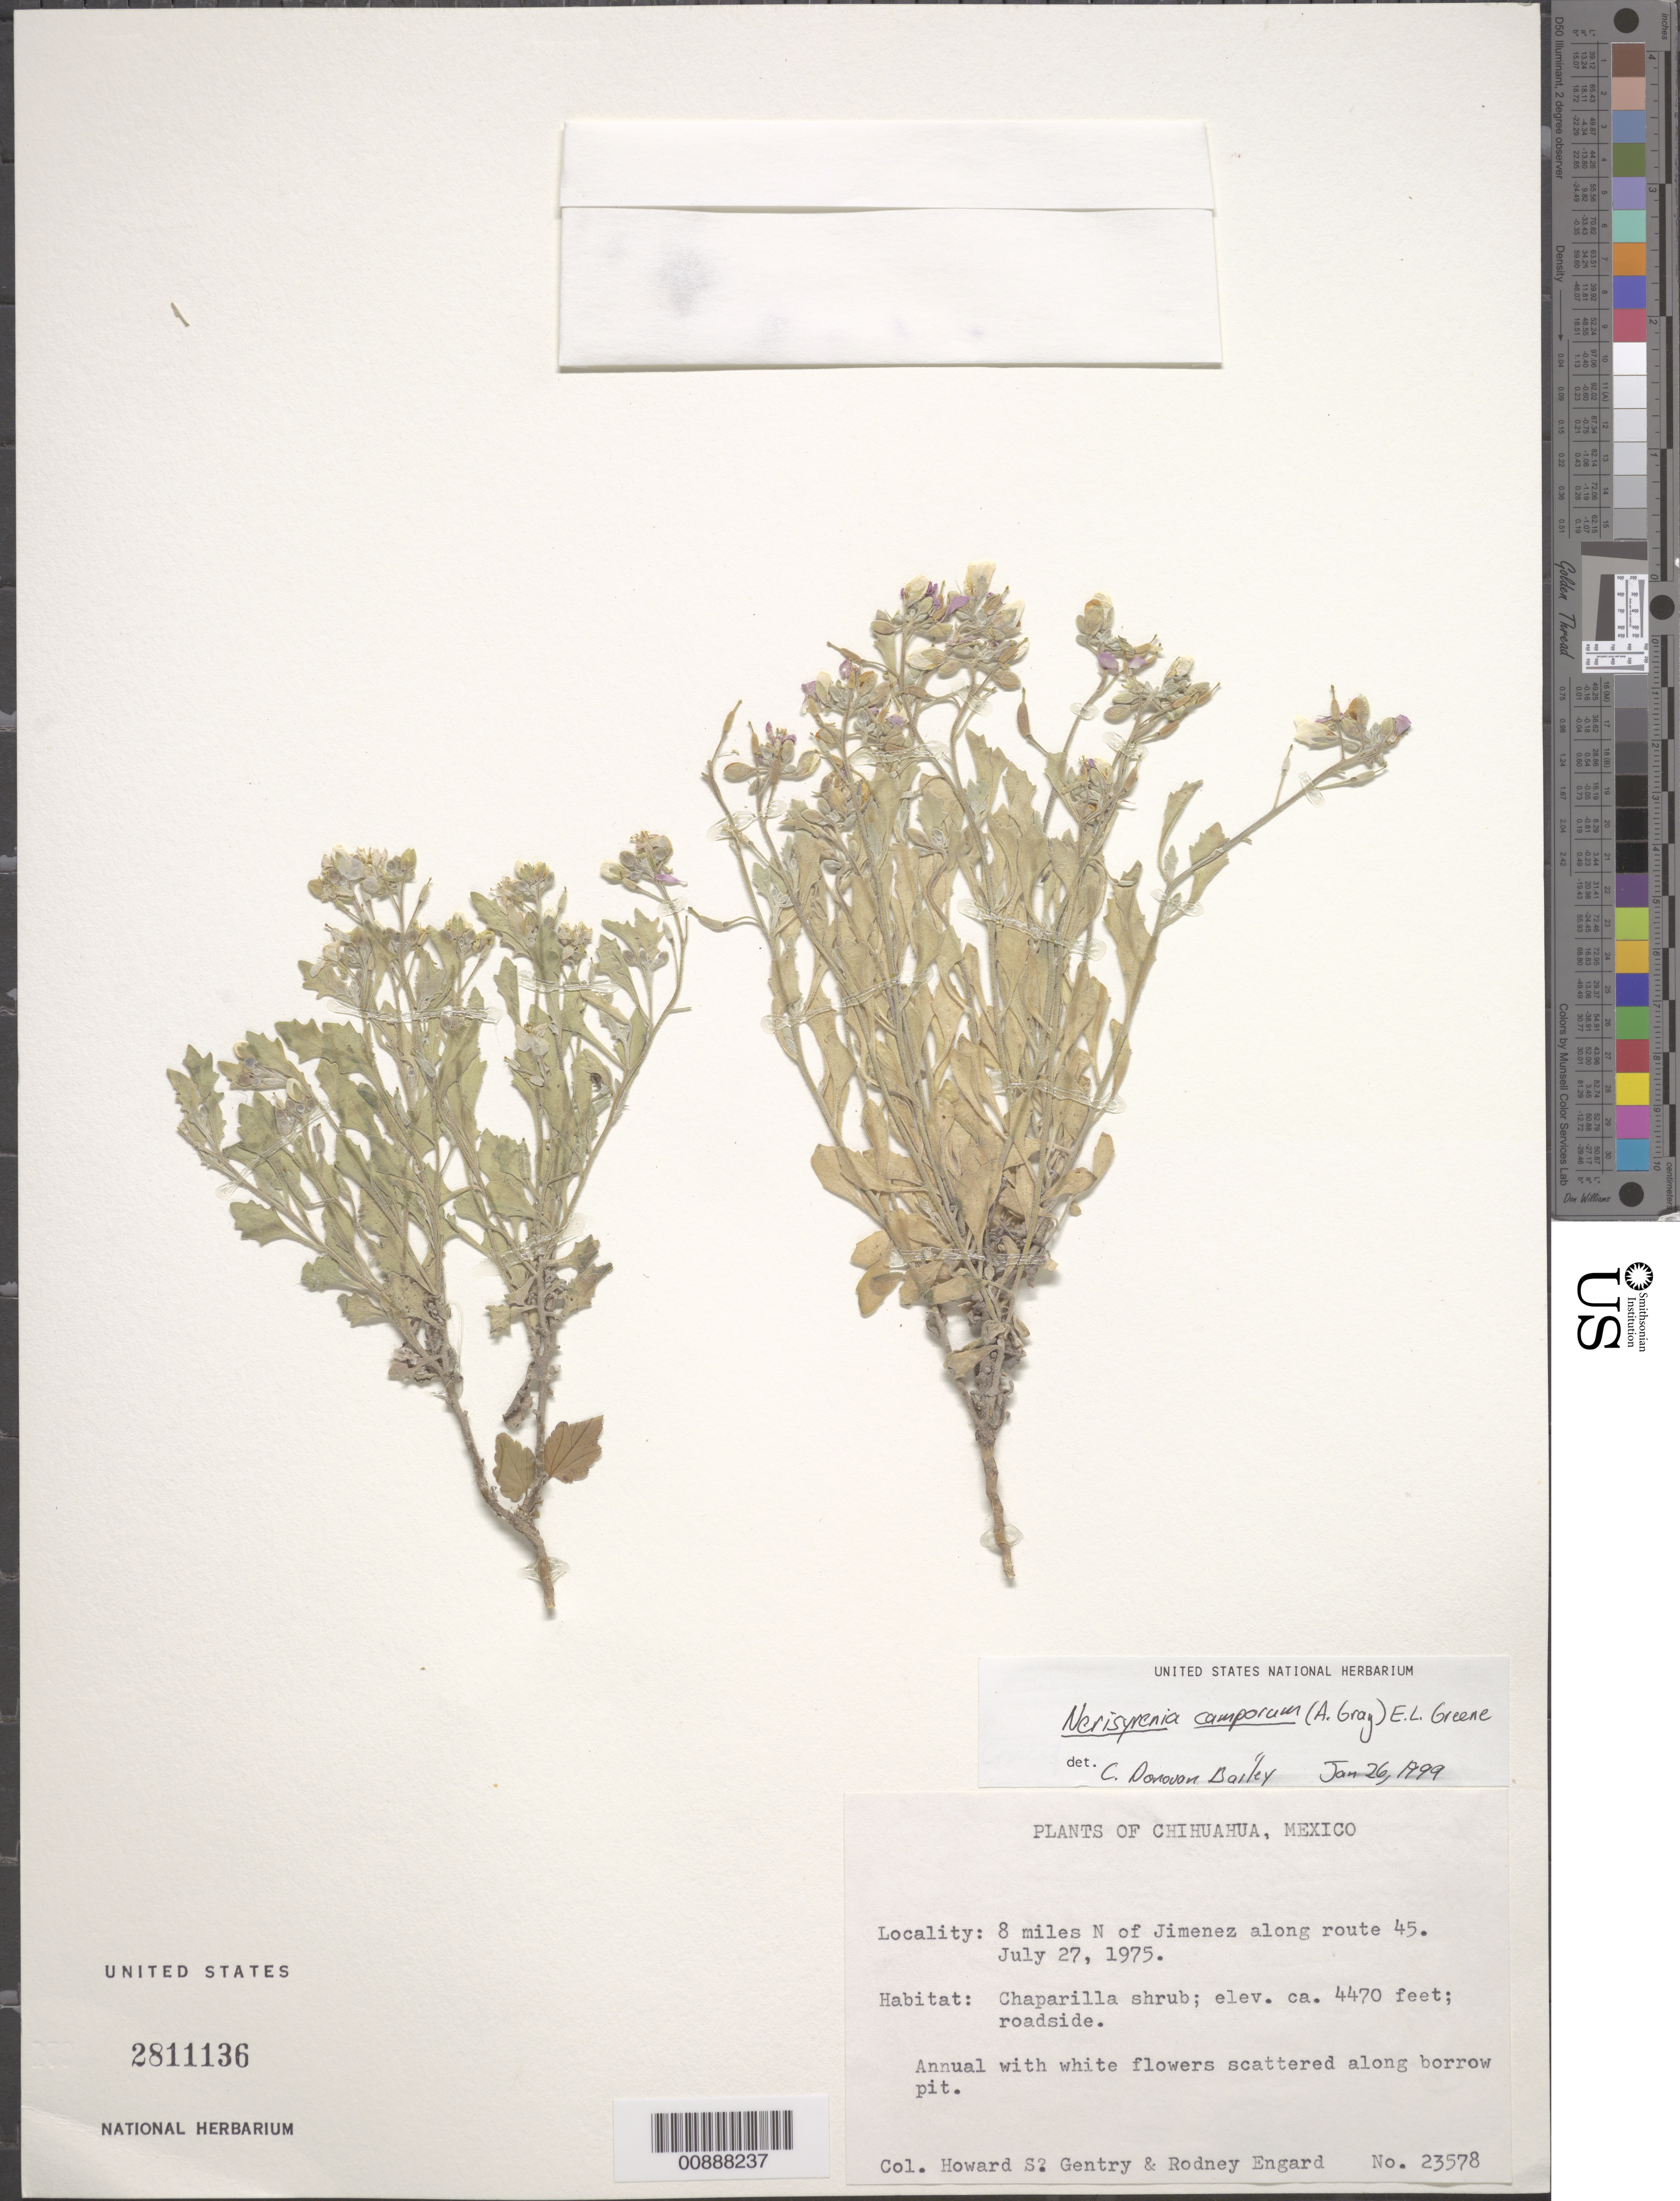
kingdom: Plantae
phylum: Tracheophyta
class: Magnoliopsida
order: Brassicales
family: Brassicaceae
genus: Nerisyrenia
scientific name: Nerisyrenia camporum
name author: (A. Gray) Greene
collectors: H. S. Gentry & R. Engard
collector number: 23578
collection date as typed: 27 Jul 1975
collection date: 1975-07-27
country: Mexico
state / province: Chihuahua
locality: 8 miles N of Jiménez along route 45.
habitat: Chaparilla shrub; roadside. Scattered along borrow pit.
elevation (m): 1362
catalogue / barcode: US 2811136